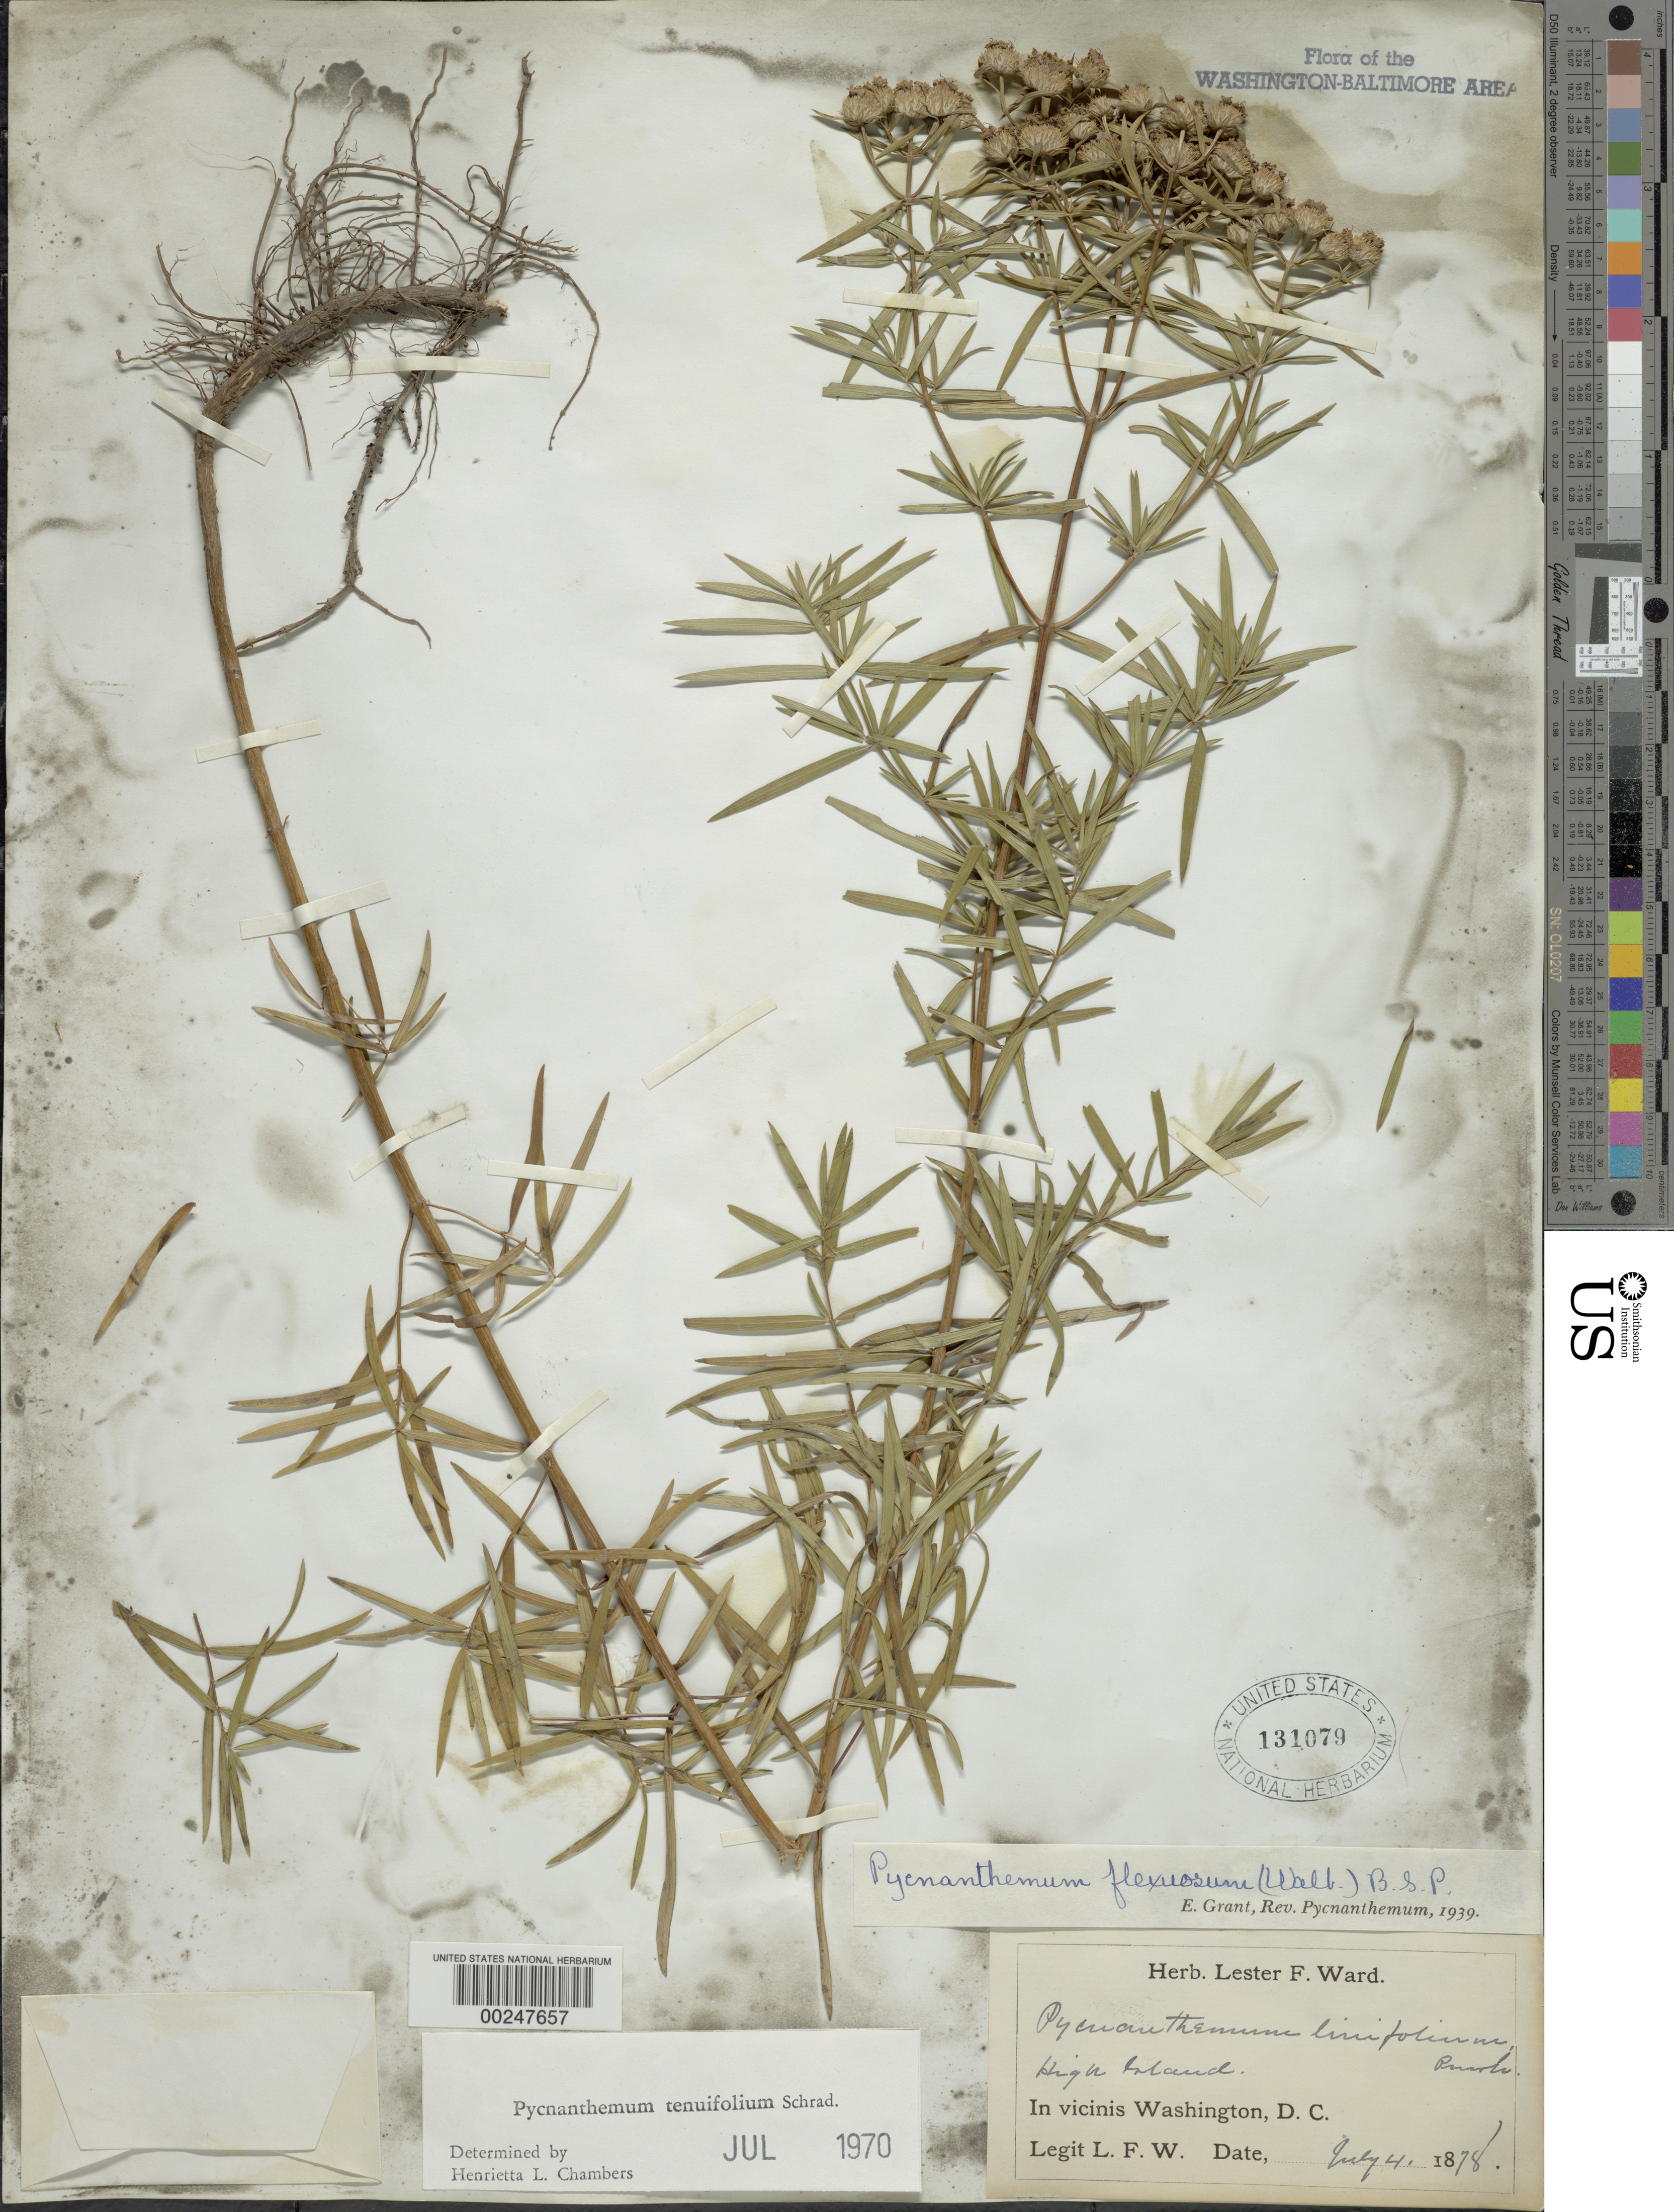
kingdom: Plantae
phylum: Tracheophyta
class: Magnoliopsida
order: Lamiales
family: Lamiaceae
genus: Pycnanthemum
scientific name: Pycnanthemum tenuifolium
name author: Schrad.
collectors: L. F. Ward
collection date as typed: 04 Jul 1878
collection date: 1878-07-04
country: United States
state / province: Maryland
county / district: Montgomery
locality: High Island C. & O. Canal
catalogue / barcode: US 131079